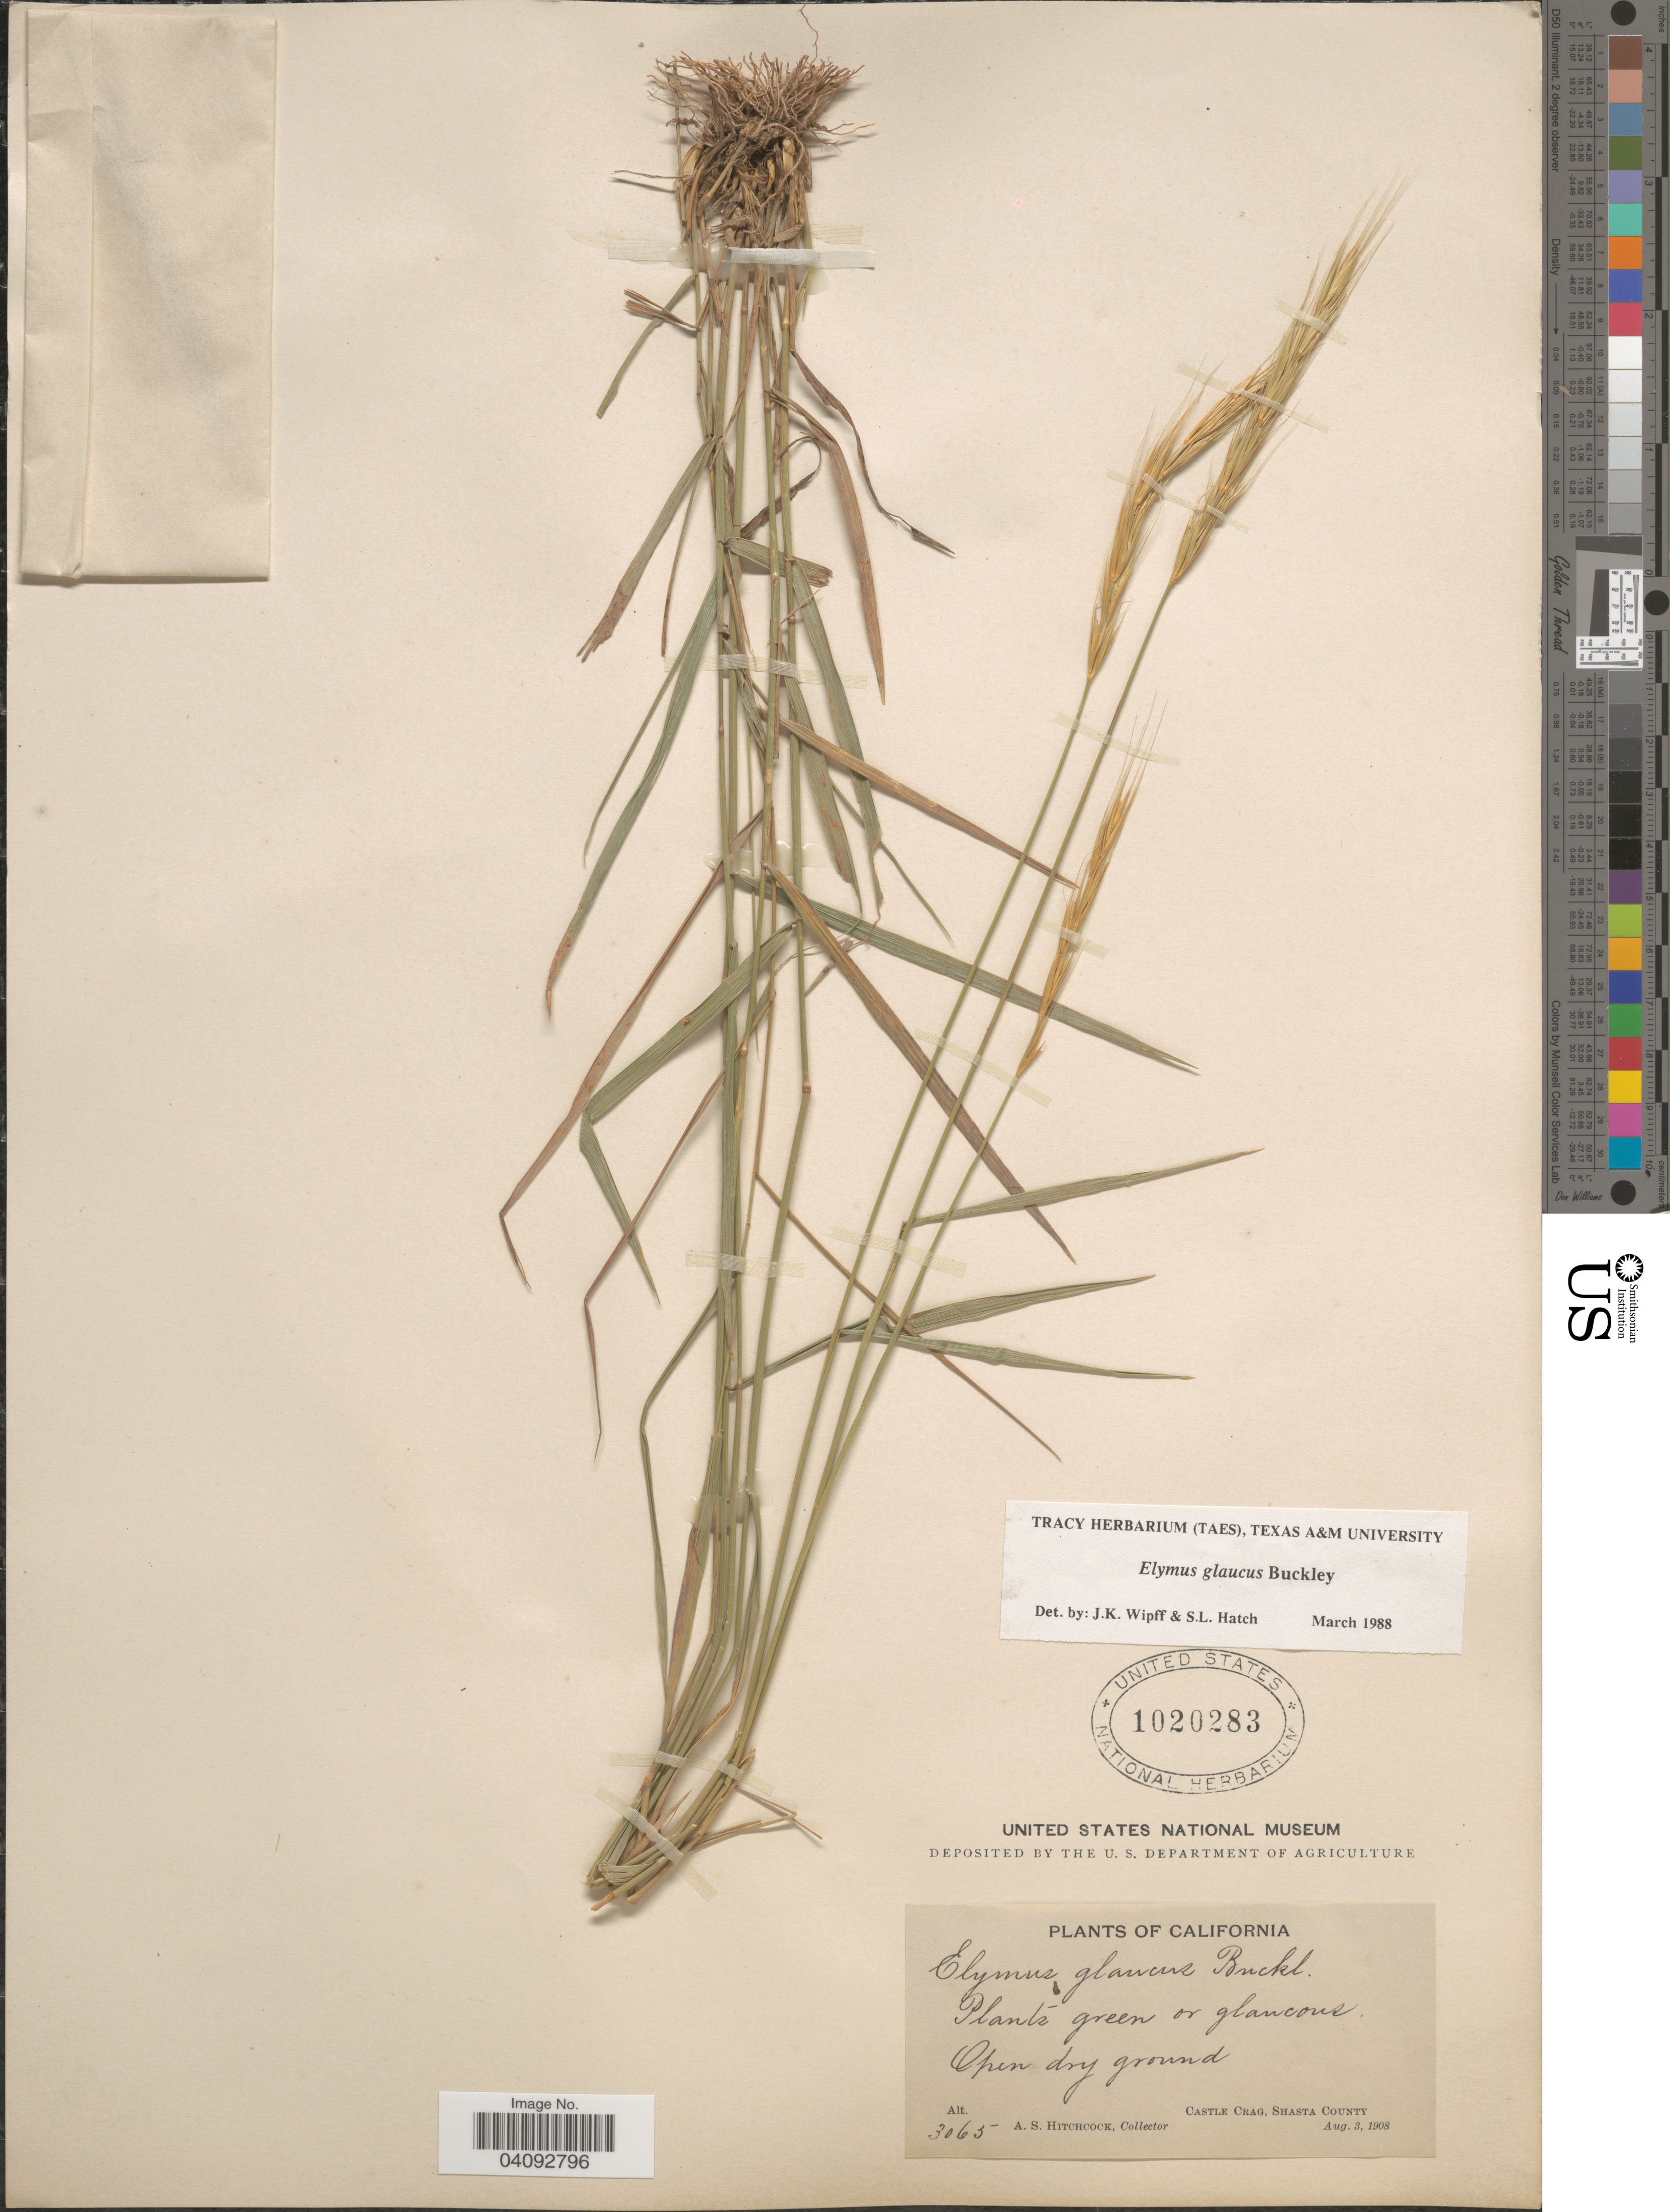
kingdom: Plantae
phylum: Tracheophyta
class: Liliopsida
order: Poales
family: Poaceae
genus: Elymus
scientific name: Elymus glaucus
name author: Buckley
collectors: A. S. Hitchcock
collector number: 3065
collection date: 1908-08-03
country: United States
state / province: California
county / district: Shasta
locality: Open dry ground. Castle Crag, Shasta County.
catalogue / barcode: US 1020283